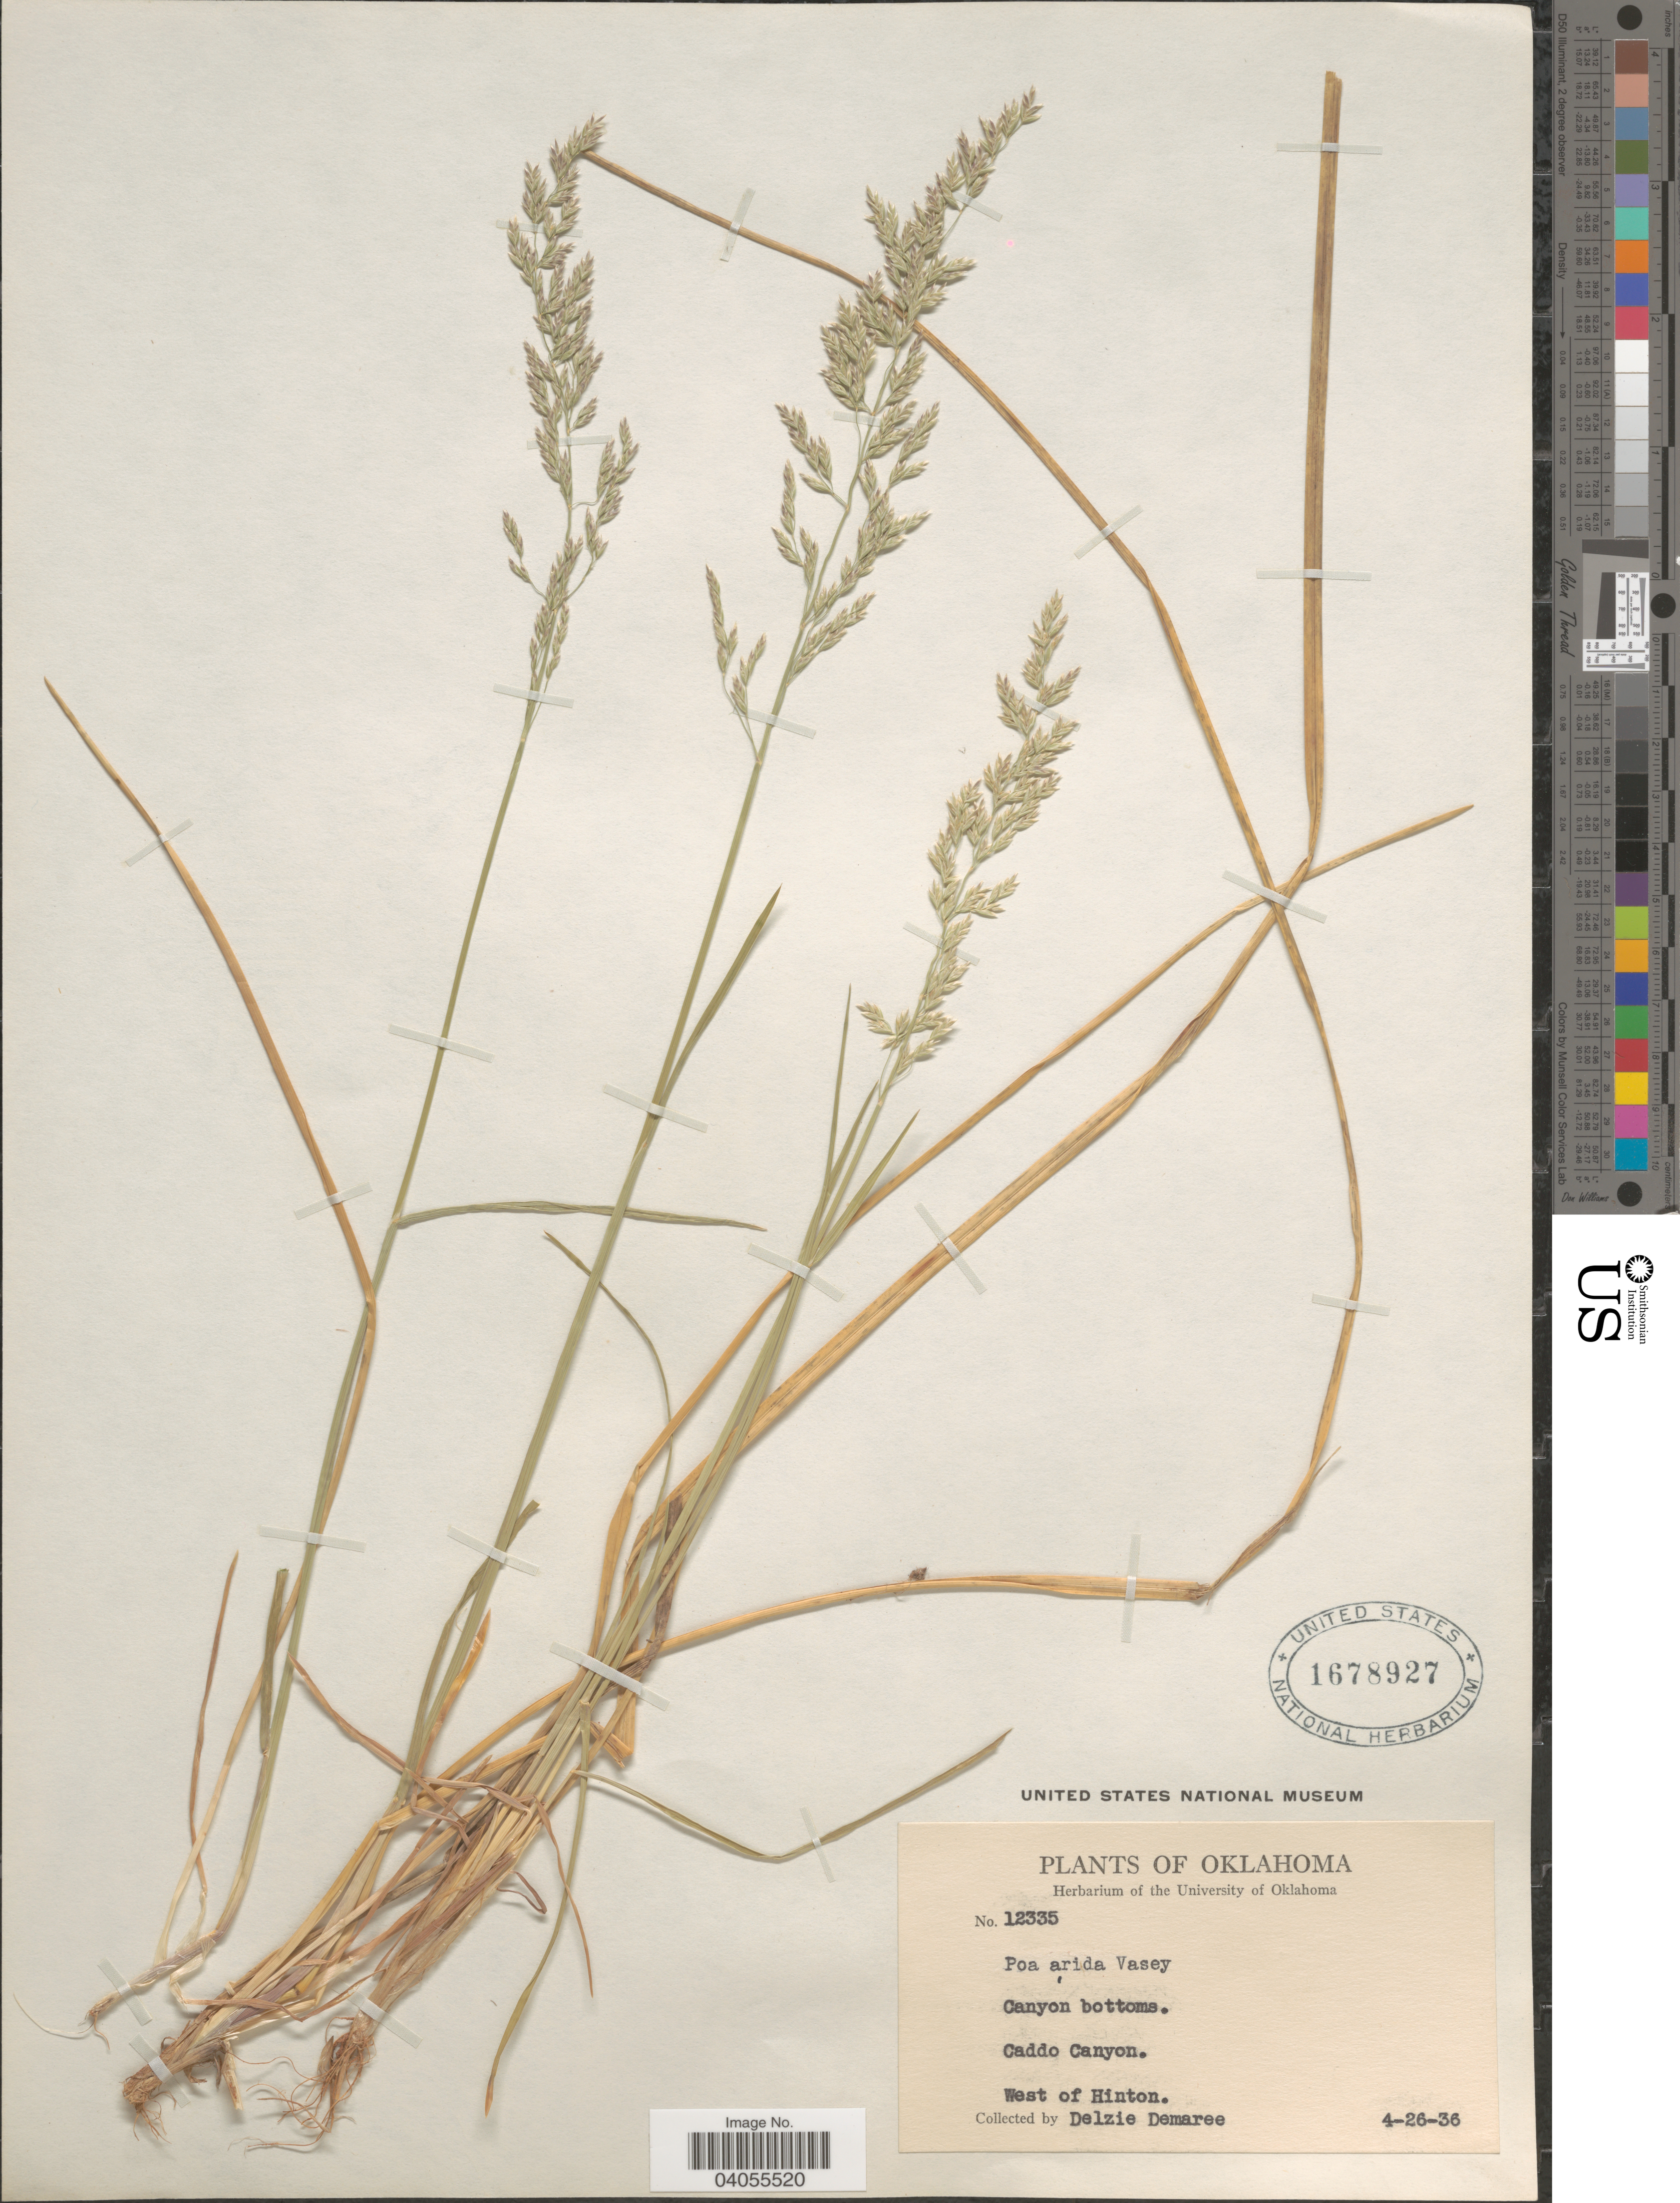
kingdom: Plantae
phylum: Tracheophyta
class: Liliopsida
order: Poales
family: Poaceae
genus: Poa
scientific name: Poa arida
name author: Vasey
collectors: D. Demaree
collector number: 12335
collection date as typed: Transcribed d/m/y: 26/4/36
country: United States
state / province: Oklahoma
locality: Canyon bottoms. Caddo Canyon. West of Hinton.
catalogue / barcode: US 1678927